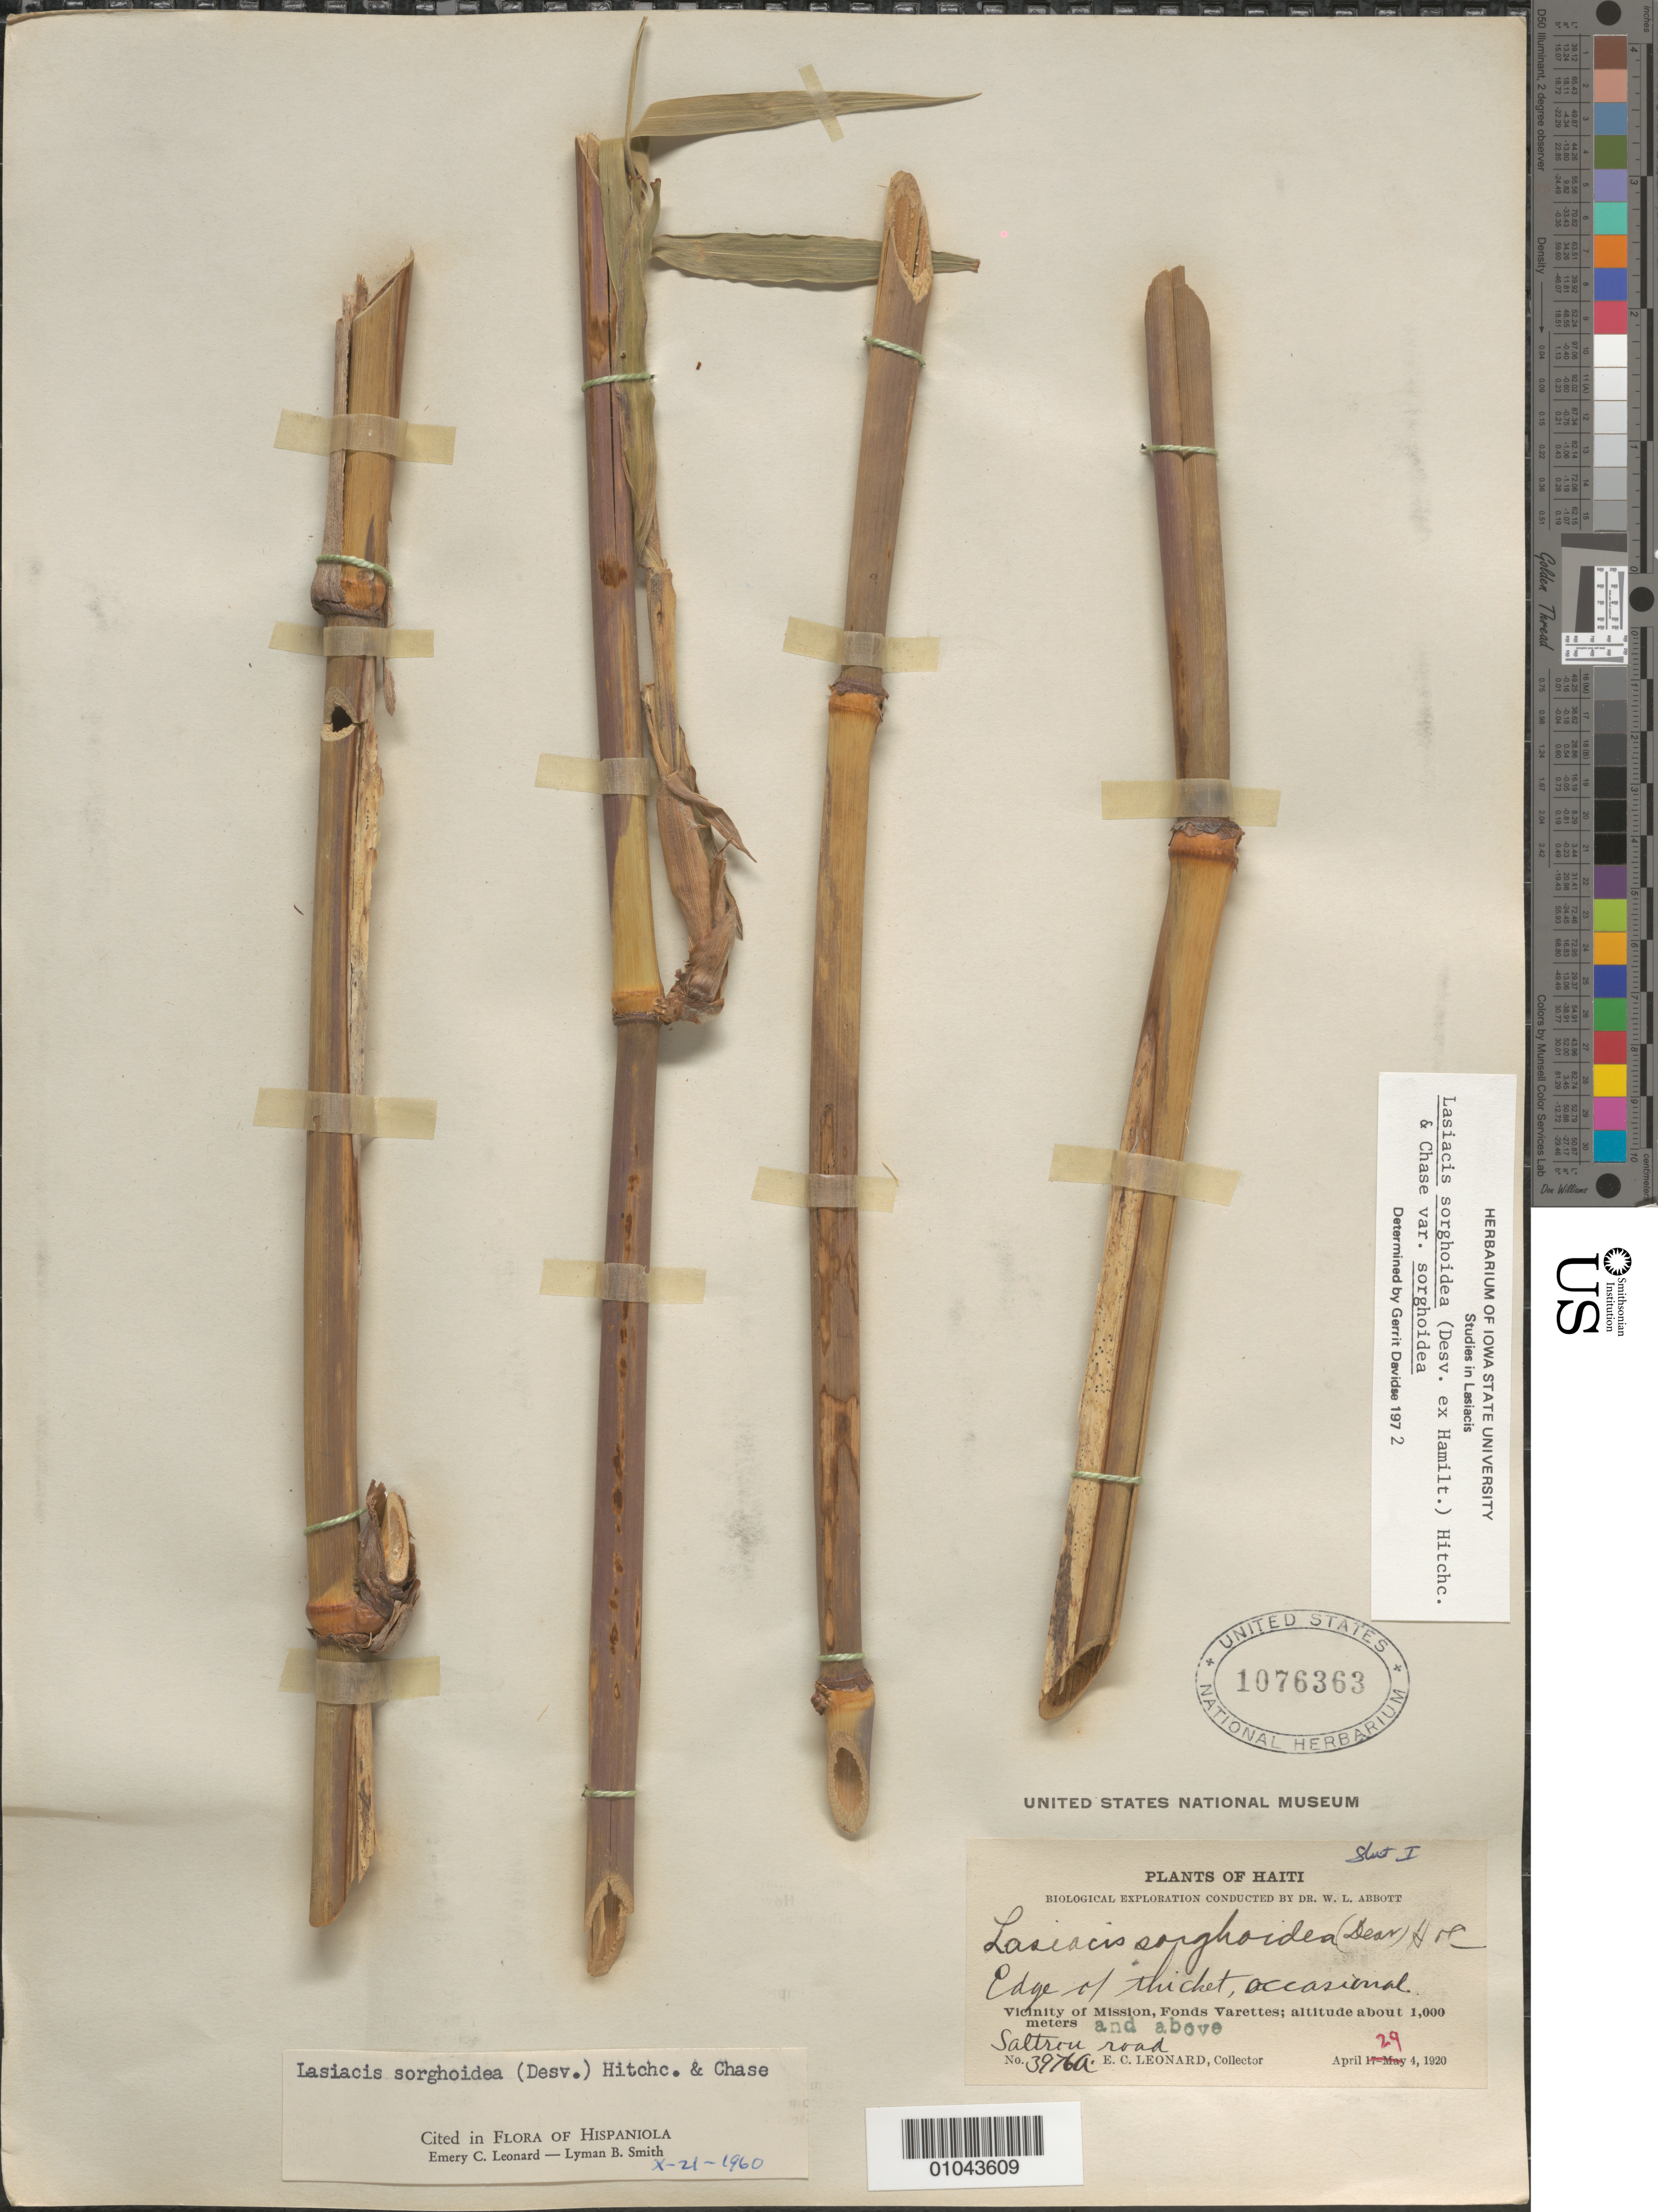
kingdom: Plantae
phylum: Tracheophyta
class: Liliopsida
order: Poales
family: Poaceae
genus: Lasiacis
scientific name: Lasiacis sorghoidea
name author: (Desv. ex Ham.) Hitchc. & Chase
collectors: E. C. Leonard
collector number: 3976a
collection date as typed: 29 Apr 1920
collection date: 1920-04-29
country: Haiti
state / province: Óuest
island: Hispaniola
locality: Vicinity of Mission, Fonds Varrettes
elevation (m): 1000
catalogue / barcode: US 1076363